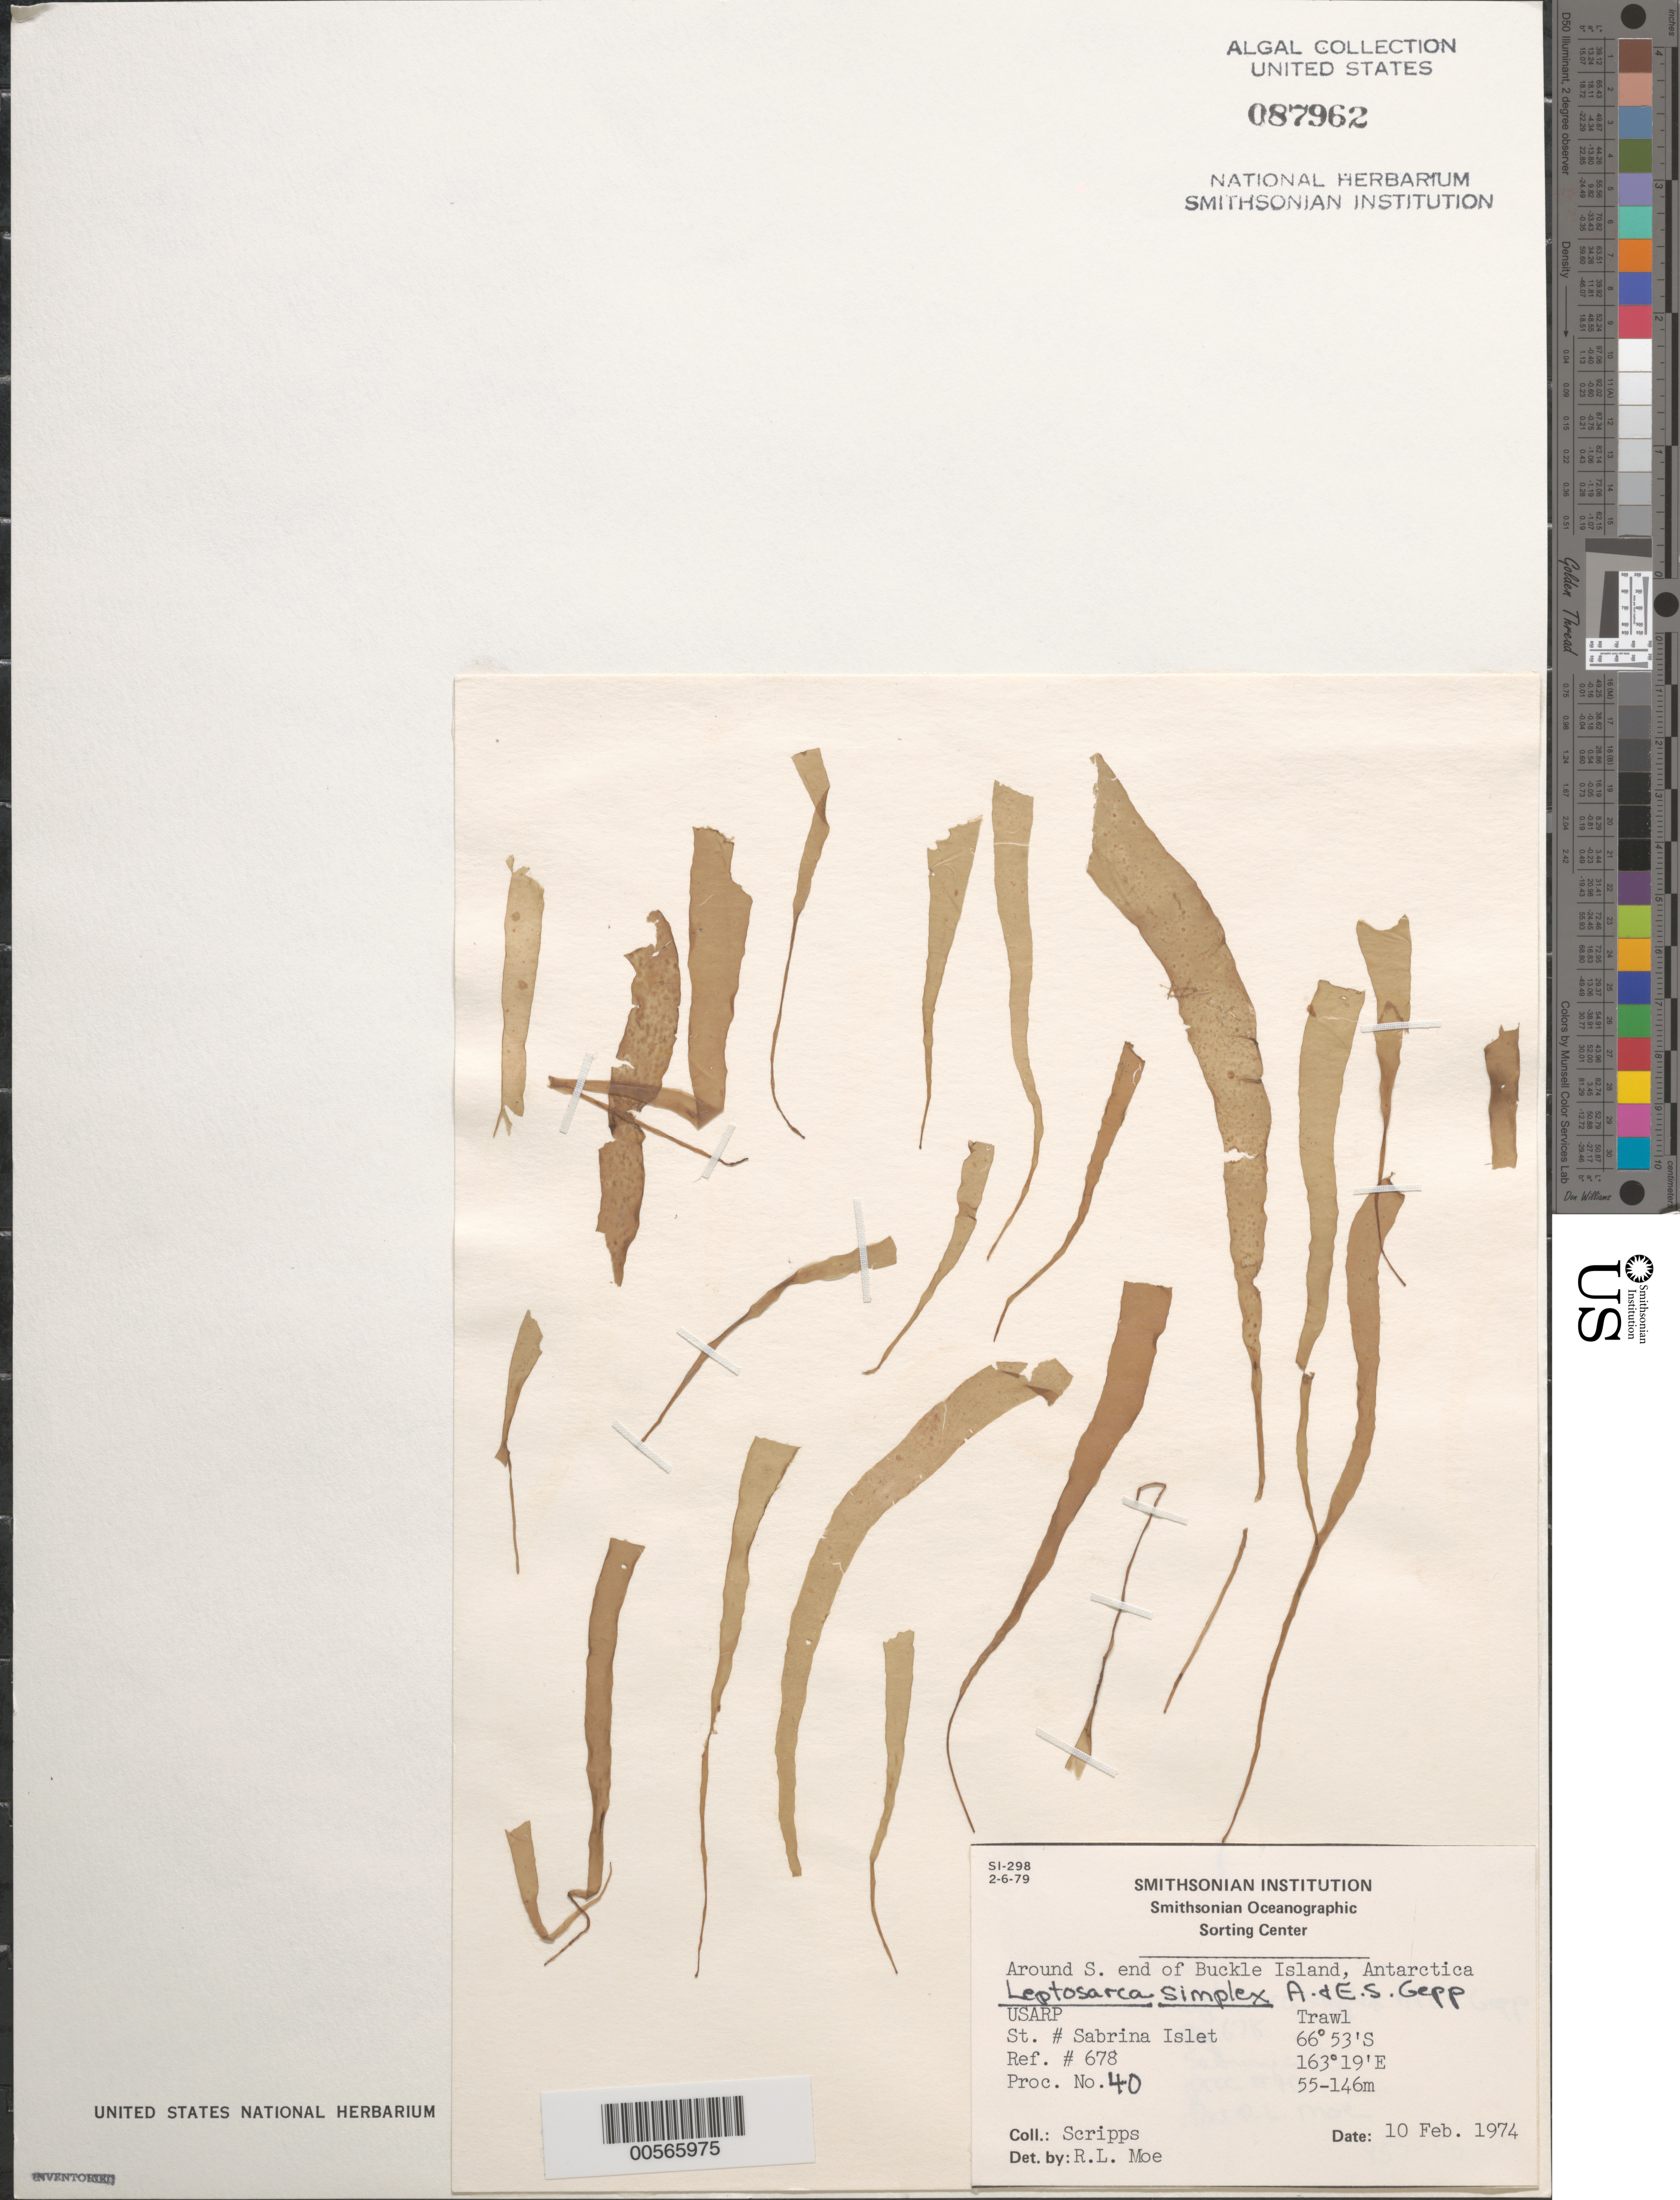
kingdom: Plantae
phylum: Rhodophyta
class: Florideophyceae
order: Rhodymeniales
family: Rhodymeniaceae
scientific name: Leptosarca simplex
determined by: Moe, R. L.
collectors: Scripps Institution of Oceanography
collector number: Station Sabrina Islet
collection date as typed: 10 Feb 1974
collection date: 1974-02-10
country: Antarctica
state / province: Ross Dependency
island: Buckle Island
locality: Sabrina Islet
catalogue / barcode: US 87962